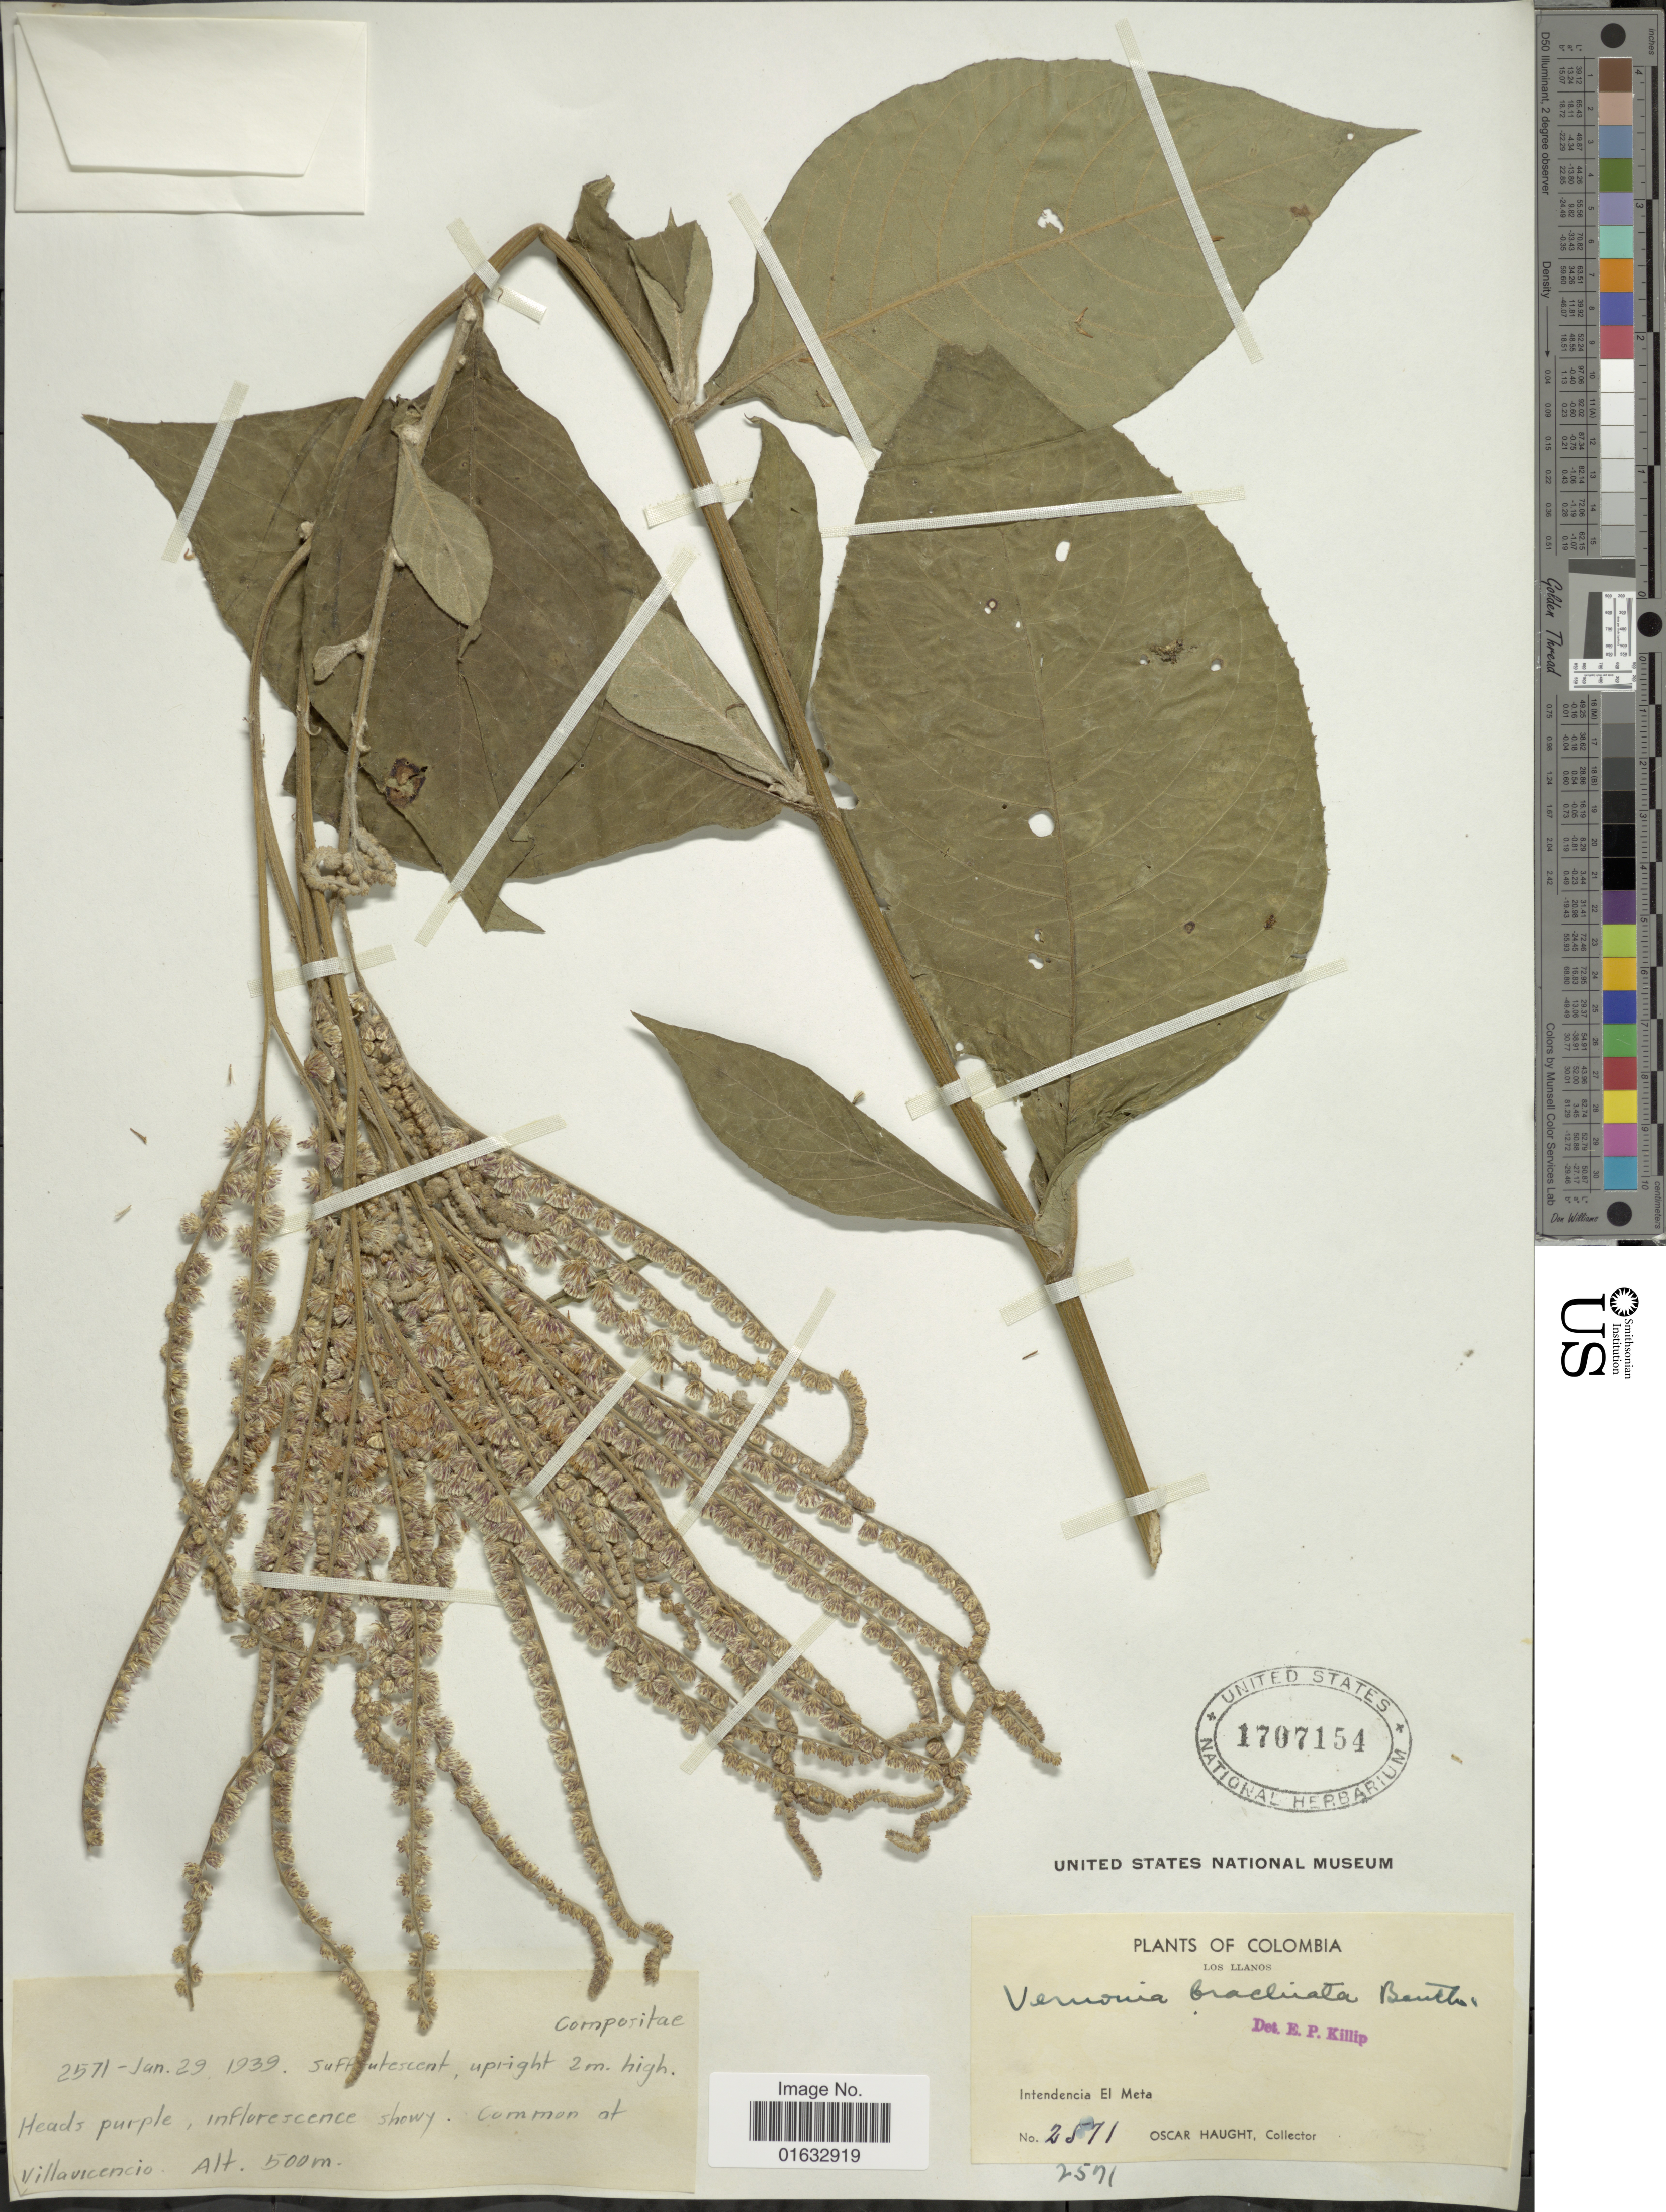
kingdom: Plantae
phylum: Tracheophyta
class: Magnoliopsida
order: Asterales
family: Asteraceae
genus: Eirmocephala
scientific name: Eirmocephala brachiata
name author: (Benth.) H. Rob.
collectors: O. L. Haught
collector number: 2571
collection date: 1939-01-29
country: Colombia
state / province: Meta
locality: Los Llanos. Intendencia El Meta. Commoin at Villavicencio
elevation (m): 500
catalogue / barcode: US 1707154